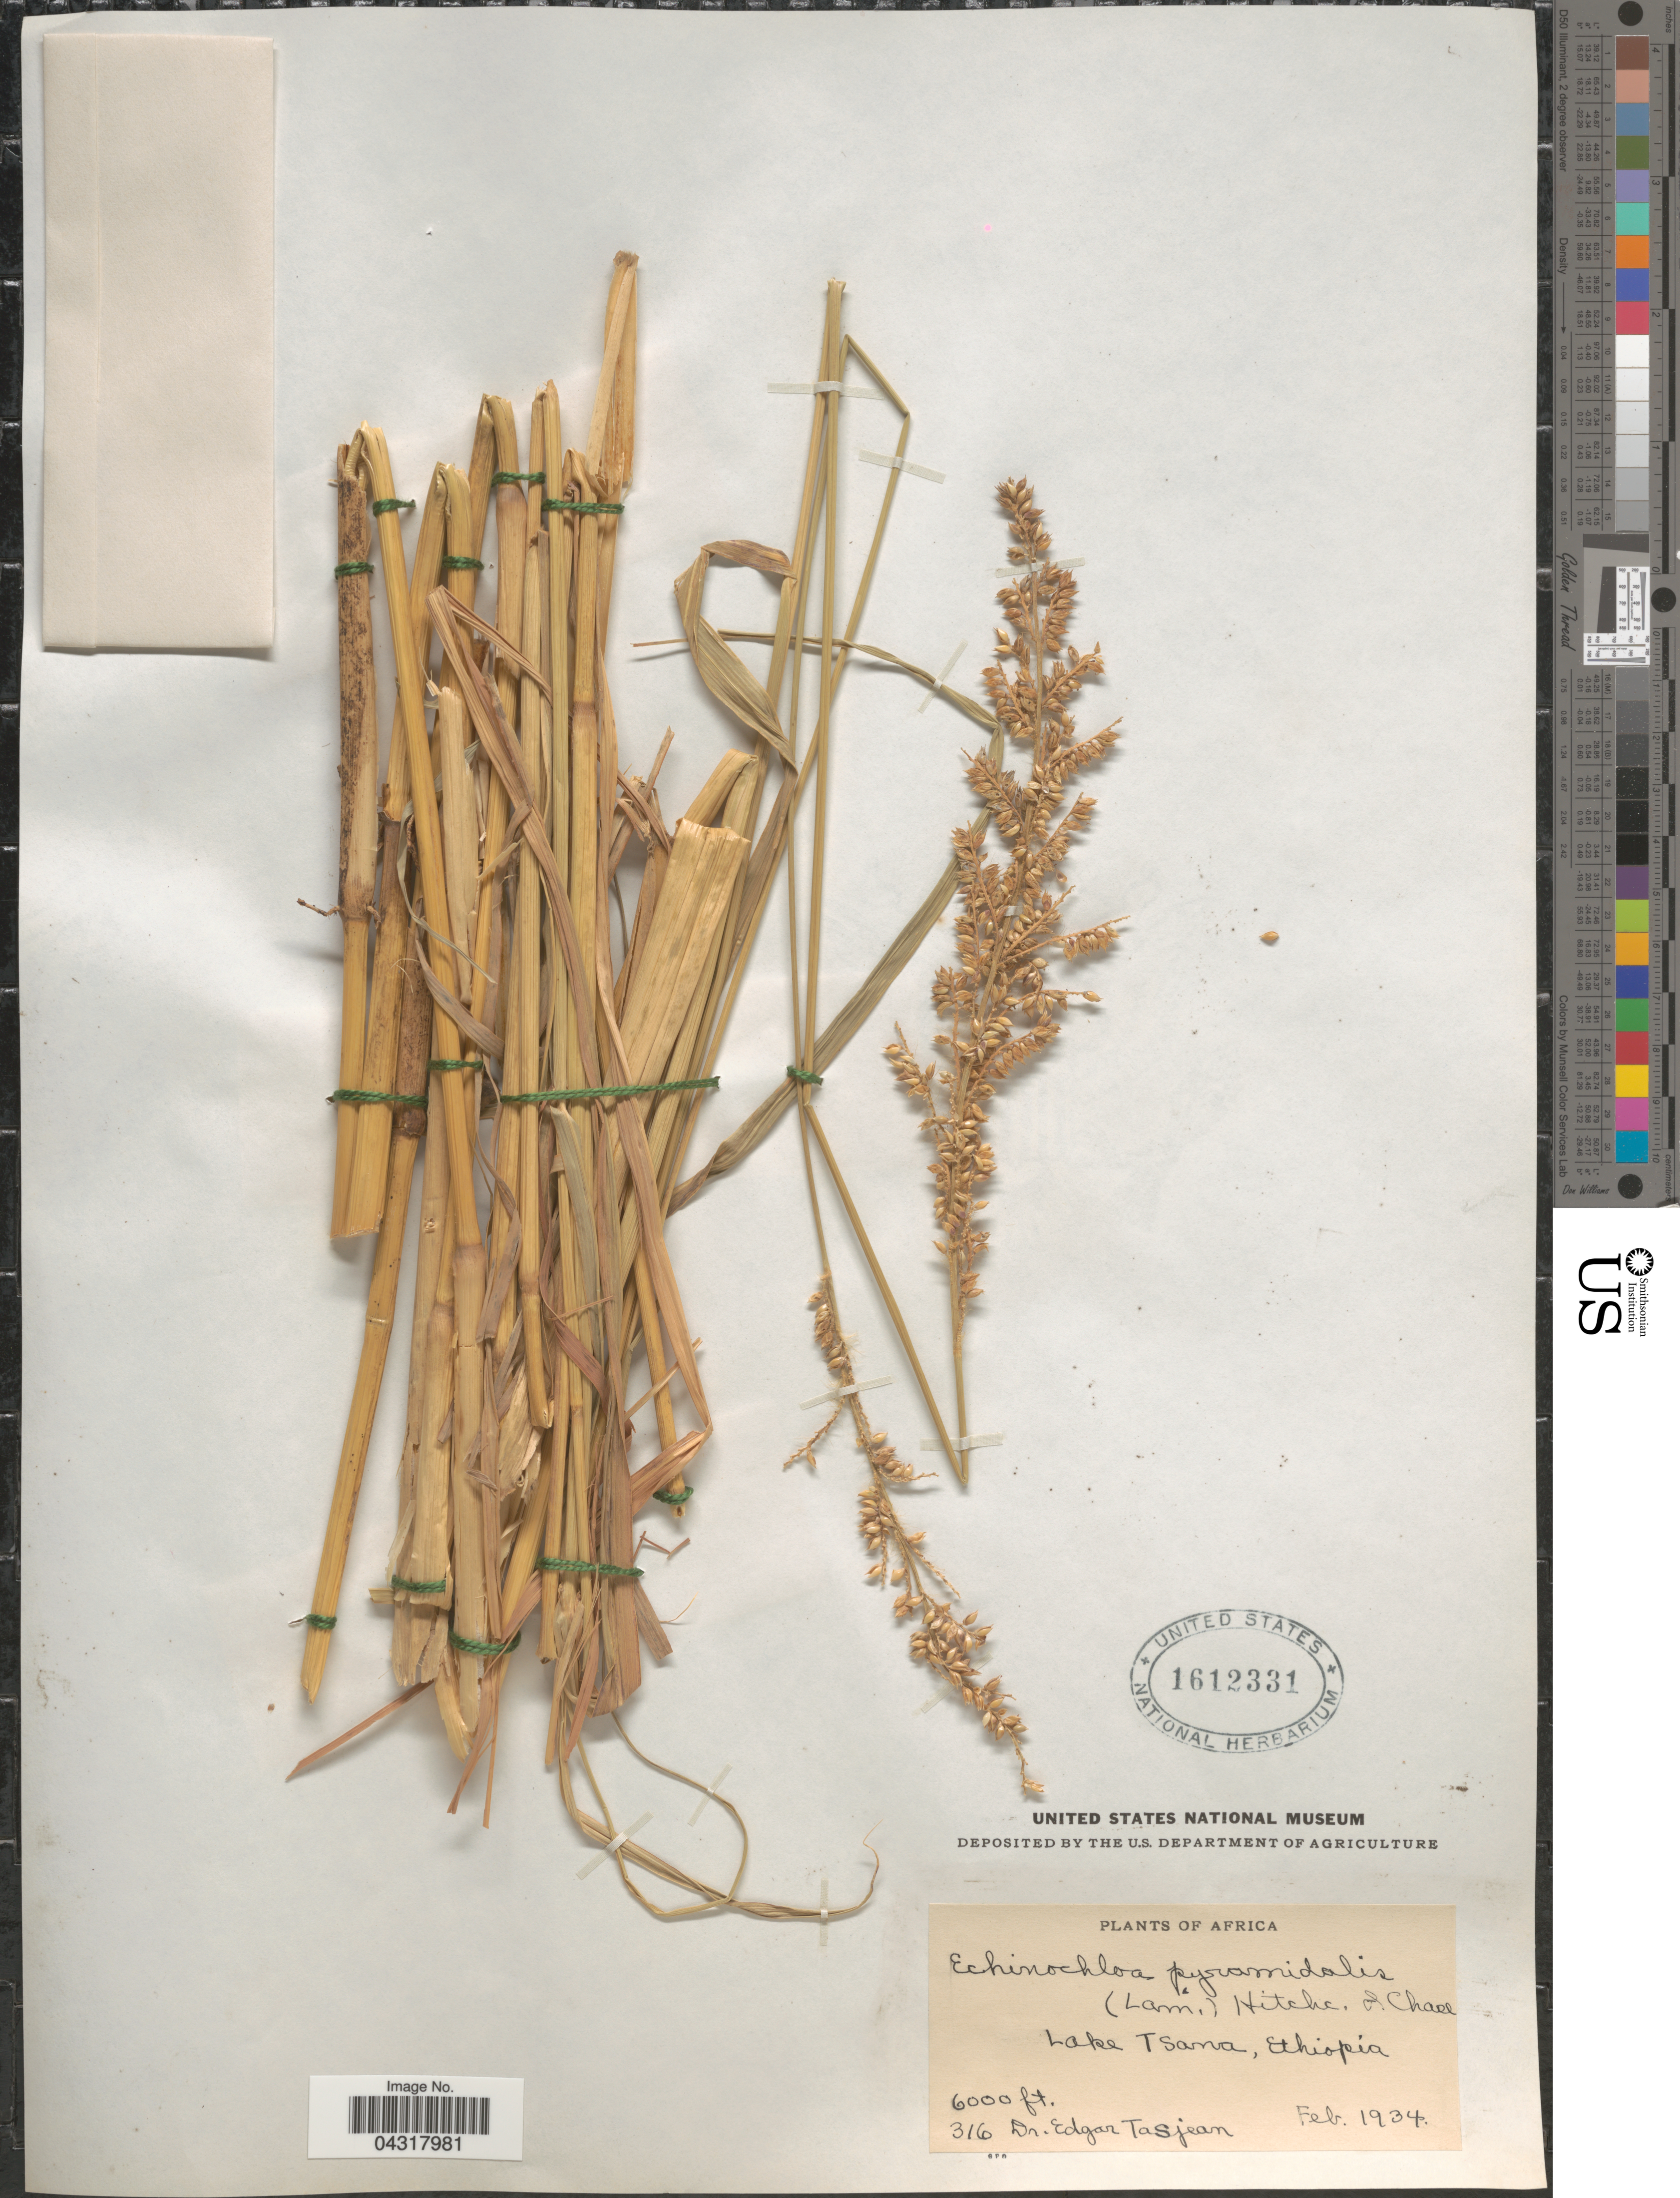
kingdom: Plantae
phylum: Tracheophyta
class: Liliopsida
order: Poales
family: Poaceae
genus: Echinochloa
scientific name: Echinochloa pyramidalis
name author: (Lam.) Hitchc. & Chase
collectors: E. Tasjean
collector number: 316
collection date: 1934-02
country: Ethiopia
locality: Lake Tsana.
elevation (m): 1829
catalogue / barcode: US 1612331